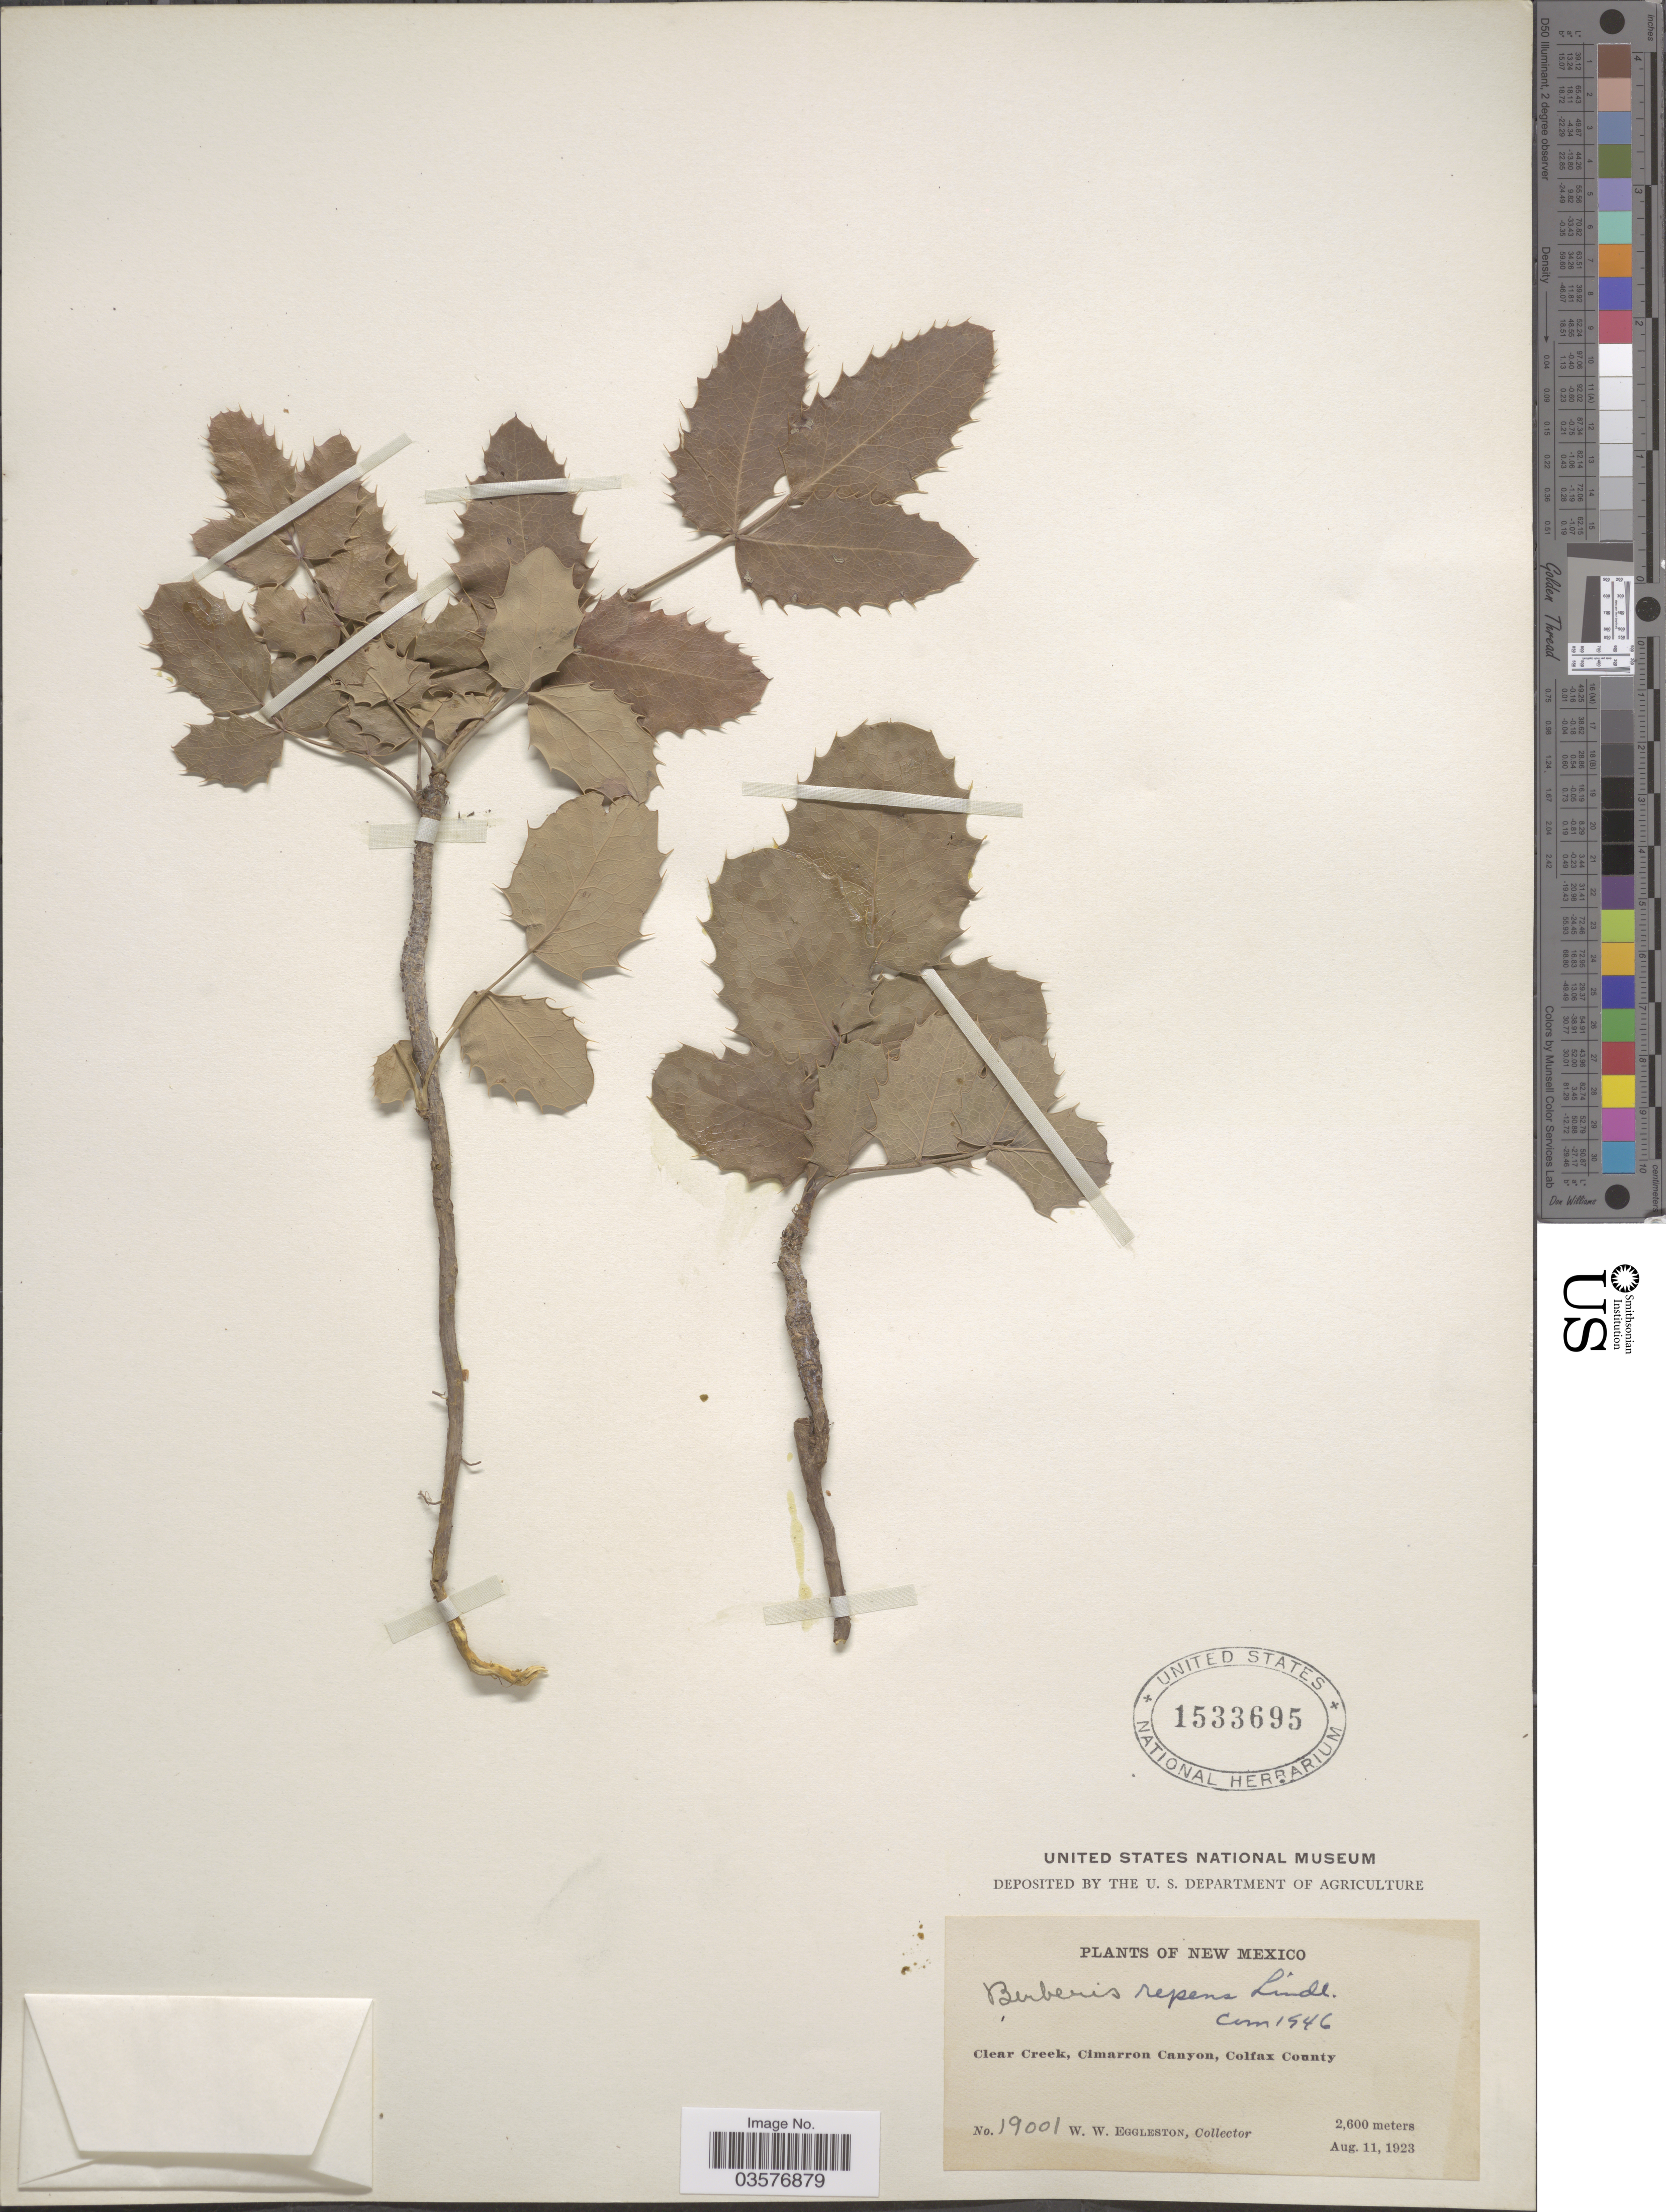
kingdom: Plantae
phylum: Tracheophyta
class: Magnoliopsida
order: Ranunculales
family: Berberidaceae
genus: Mahonia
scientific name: Mahonia repens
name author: (Lindl.) G. Don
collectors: W. W. Eggleston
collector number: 19001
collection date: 1923-08-11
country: United States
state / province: New Mexico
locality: Clear Creek, Cimarron Canyon, Colfax County.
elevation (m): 2600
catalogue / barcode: US 1533695